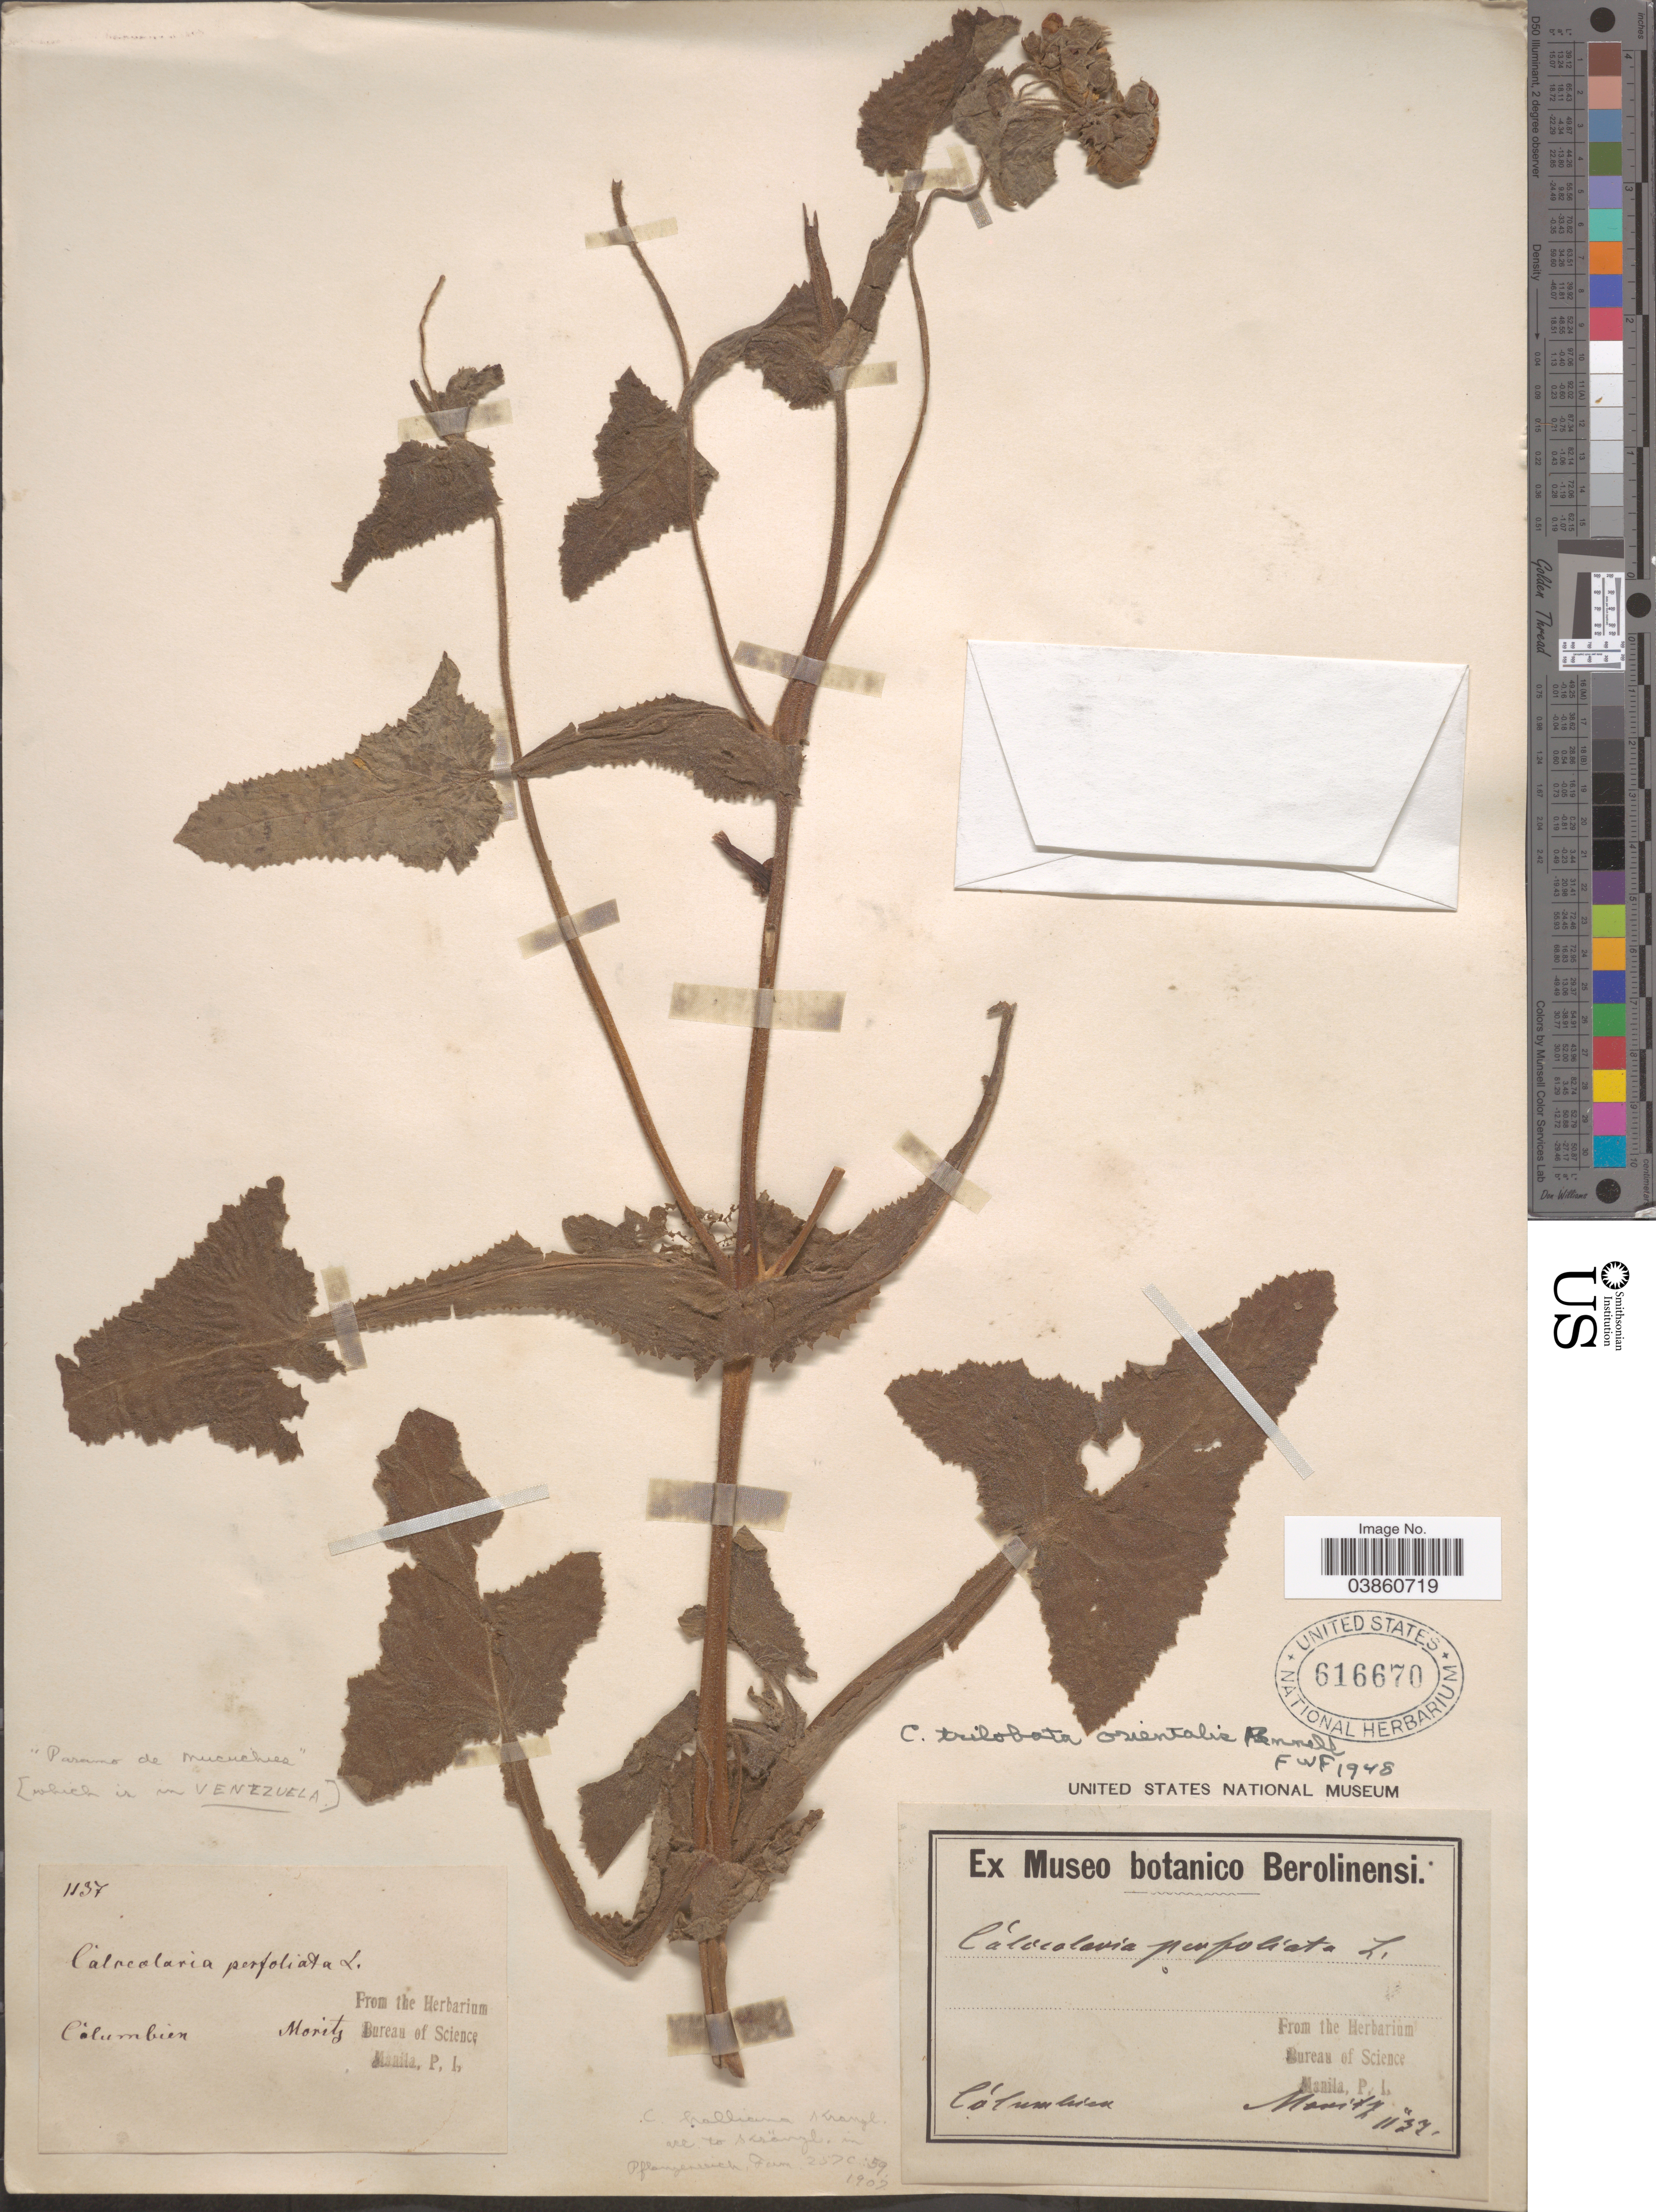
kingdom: Plantae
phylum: Tracheophyta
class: Magnoliopsida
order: Lamiales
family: Calceolariaceae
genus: Calceolaria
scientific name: Calceolaria trilobata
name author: Hemsl.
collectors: Moritz, --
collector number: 1157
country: Colombia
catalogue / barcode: US 616670